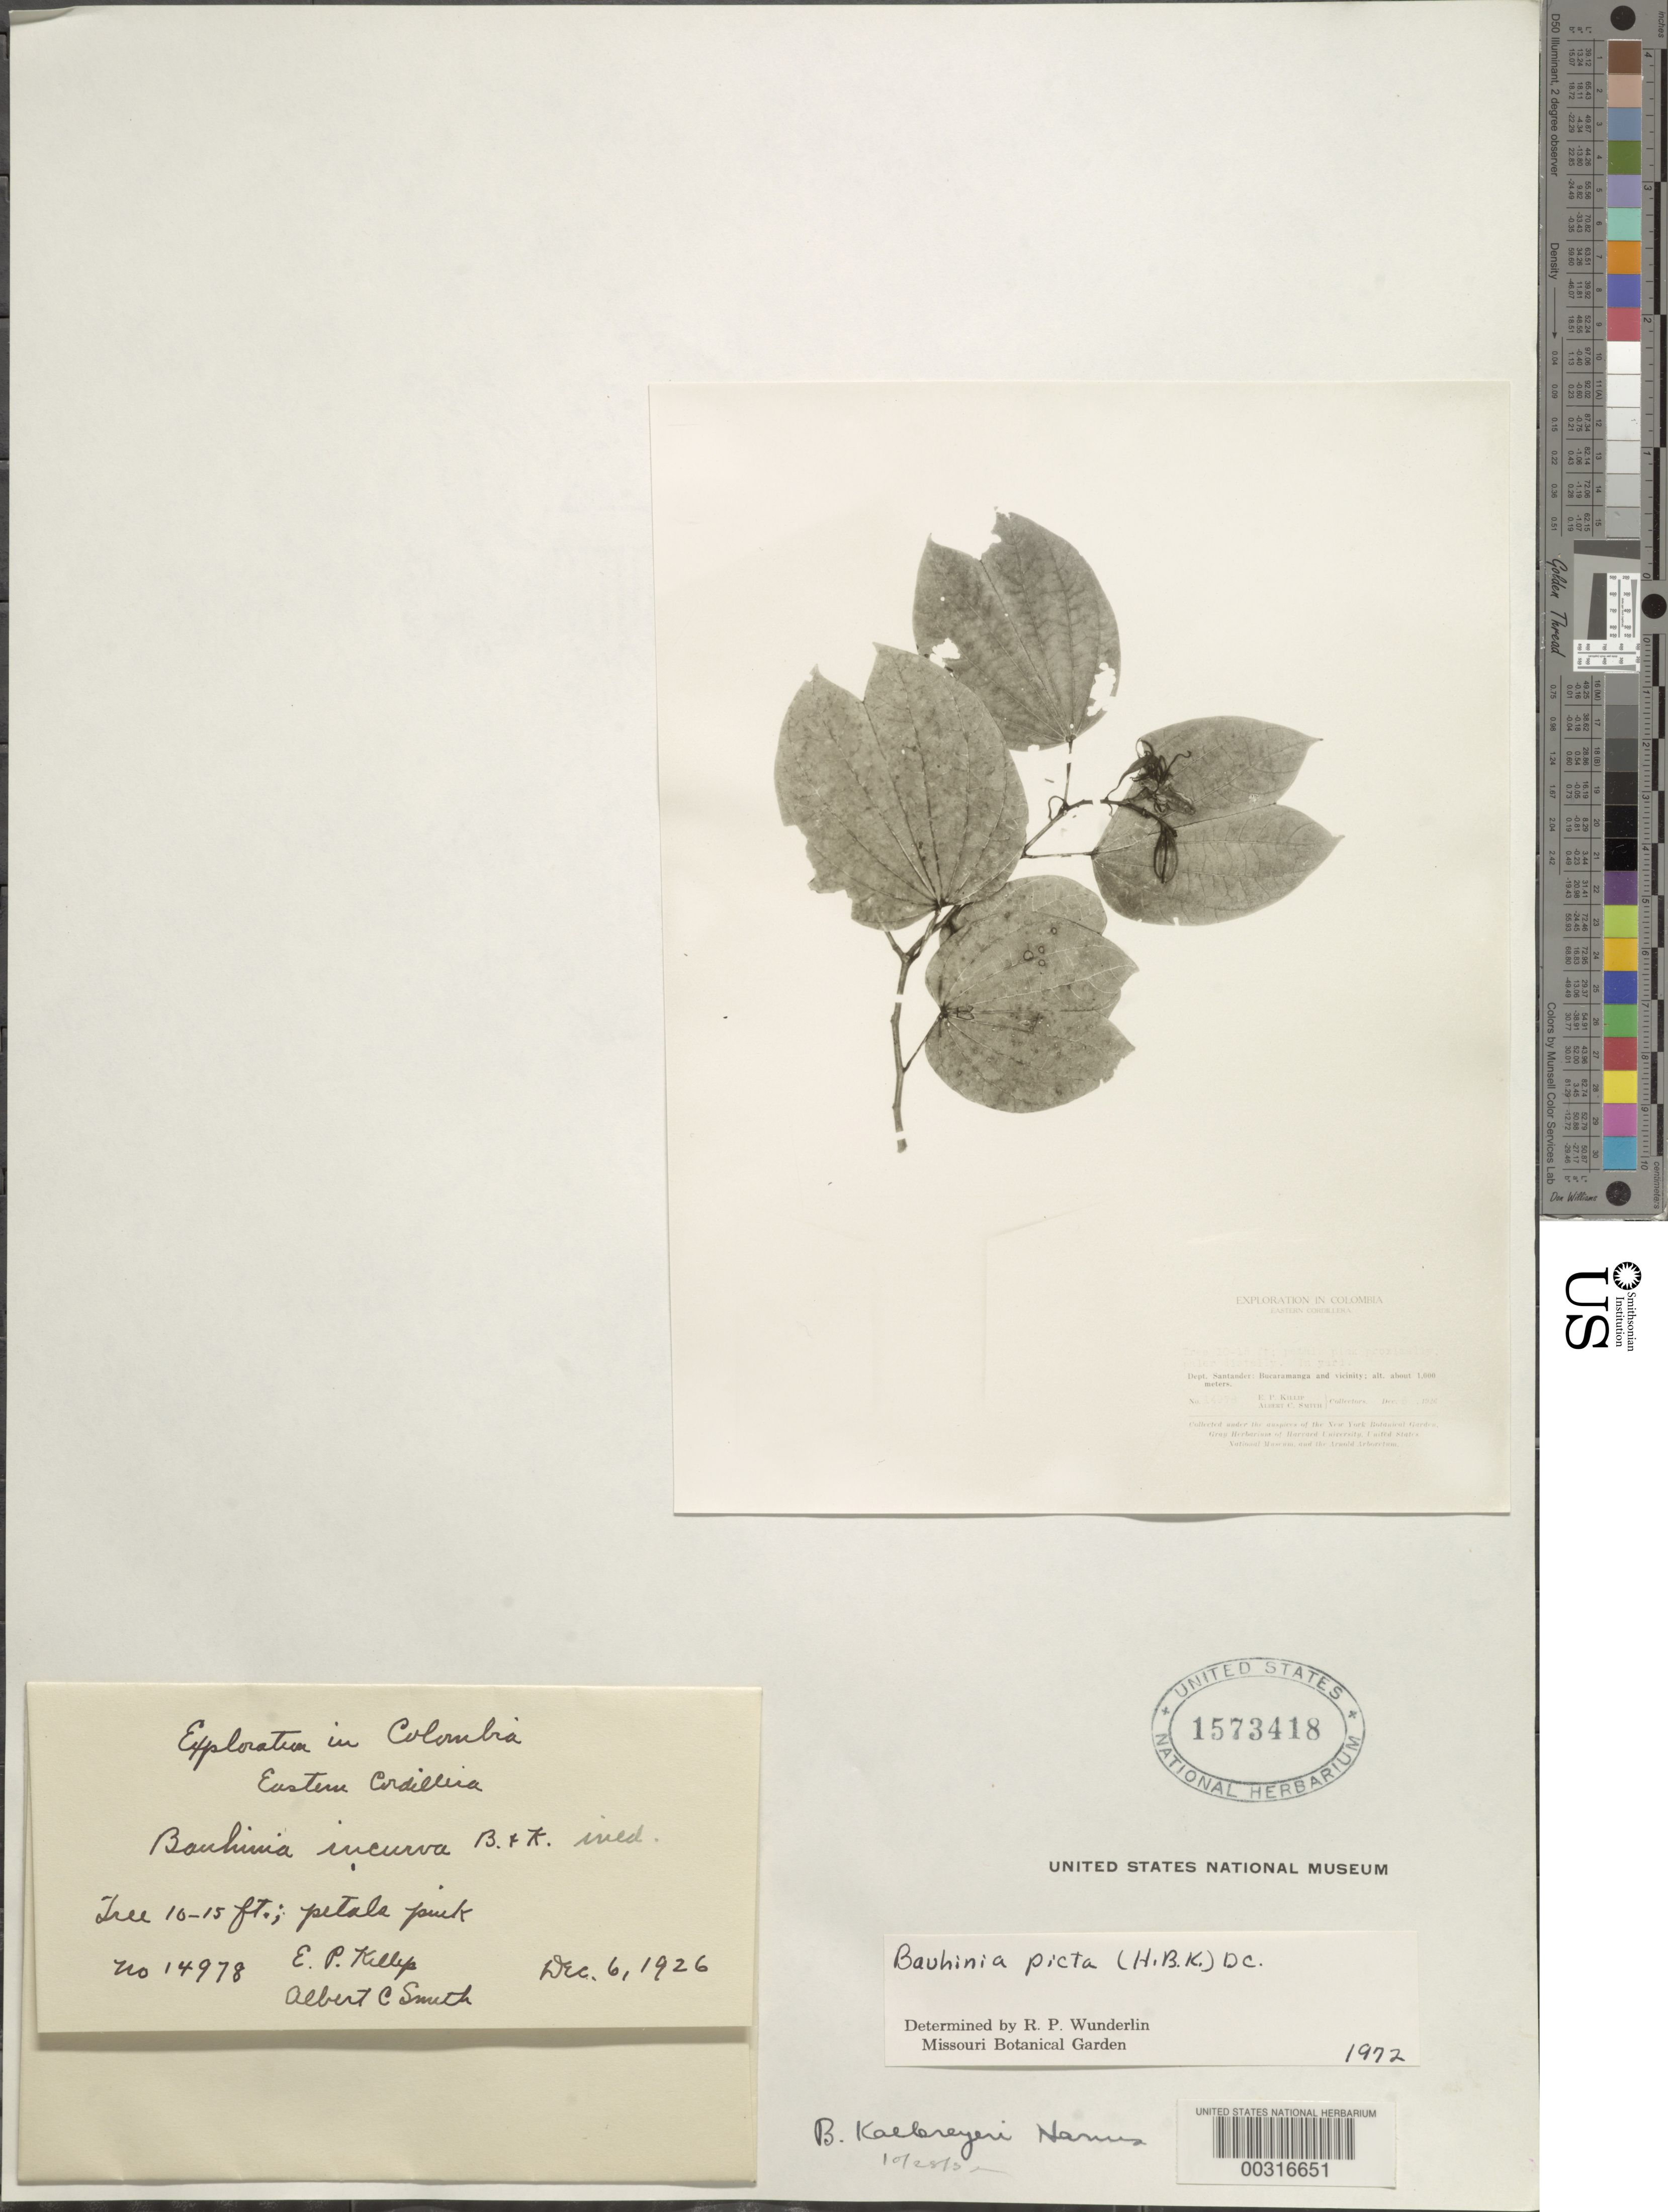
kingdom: Plantae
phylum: Tracheophyta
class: Magnoliopsida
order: Fabales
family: Fabaceae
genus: Bauhinia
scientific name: Bauhinia picta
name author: (Humb. & Bonpl.) DC.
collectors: E. P. Killip & A. C. Smith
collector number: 14978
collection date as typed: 06 Dec 1926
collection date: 1926-12-06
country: Colombia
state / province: Santander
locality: Bucaramanga and vicinity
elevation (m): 1000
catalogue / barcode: US 1573418